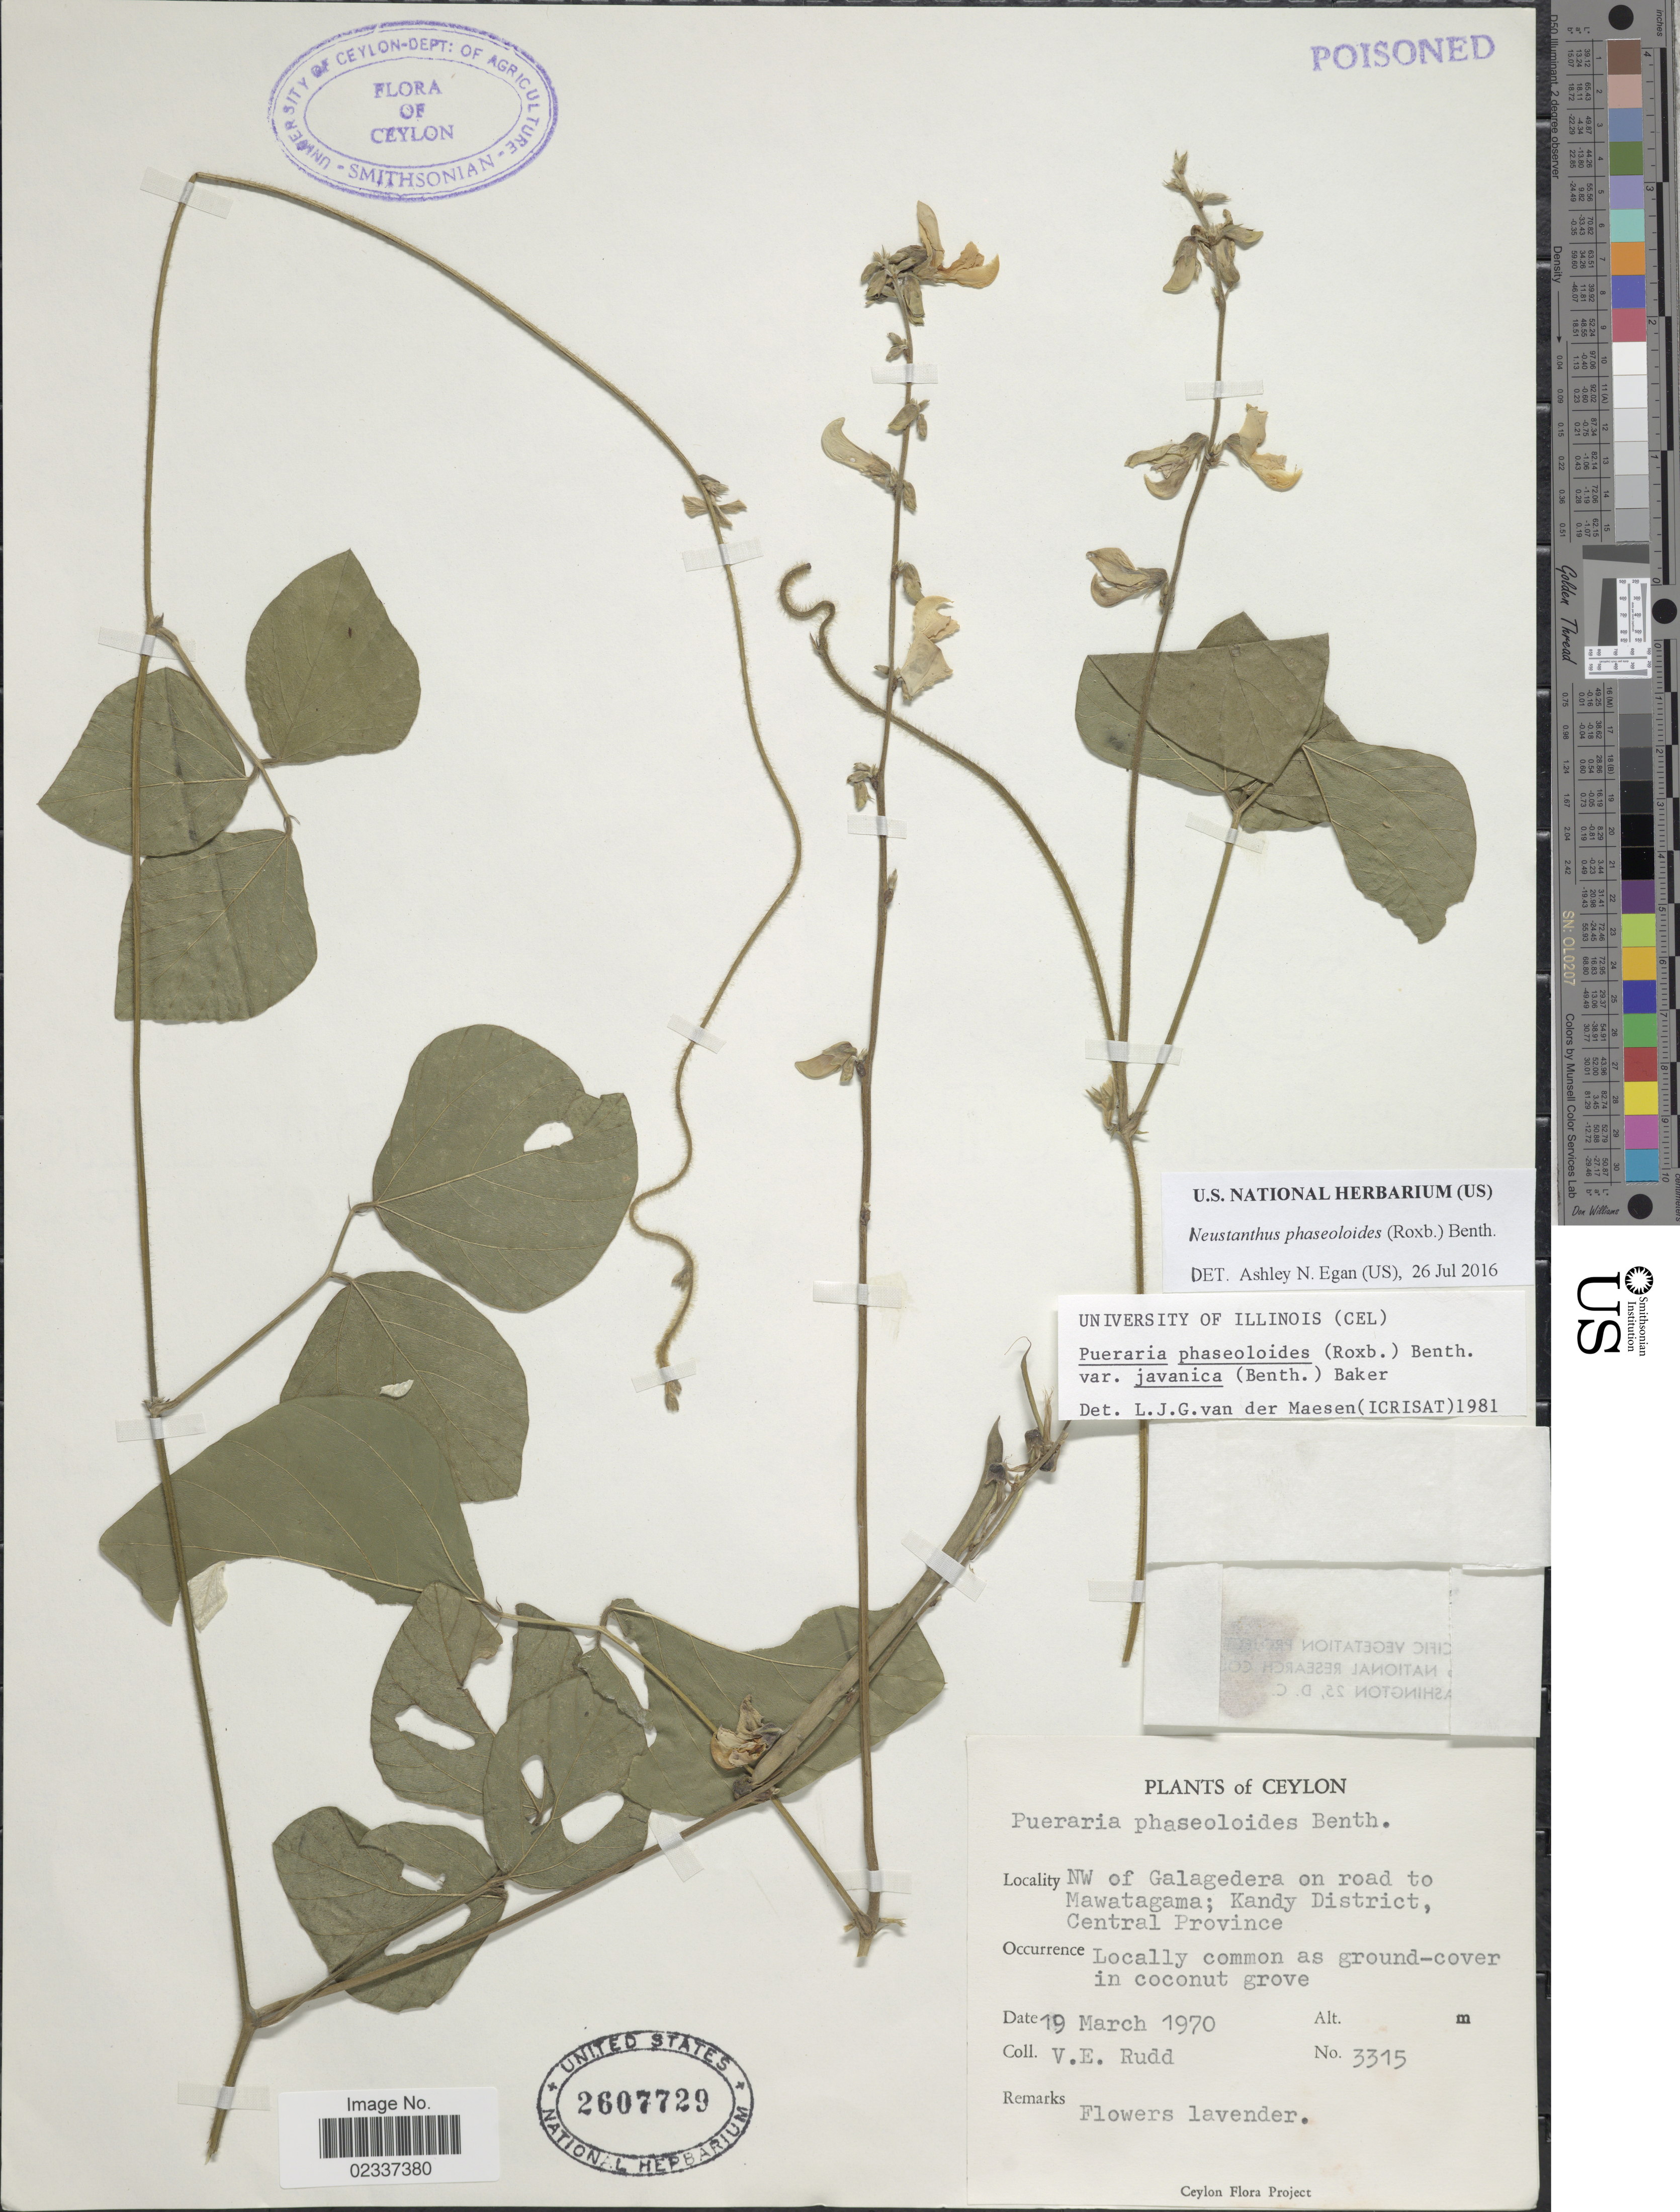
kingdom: Plantae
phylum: Tracheophyta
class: Magnoliopsida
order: Fabales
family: Fabaceae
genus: Neustanthus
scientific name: Neustanthus phaseoloides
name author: (Roxb.) Benth.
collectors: V. E. Rudd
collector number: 3315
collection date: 1970-03-19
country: Sri Lanka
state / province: Central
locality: Ceylon, NW of Galagedera on road to Mawatagama, Kandy District, Central Province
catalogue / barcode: US 2607729